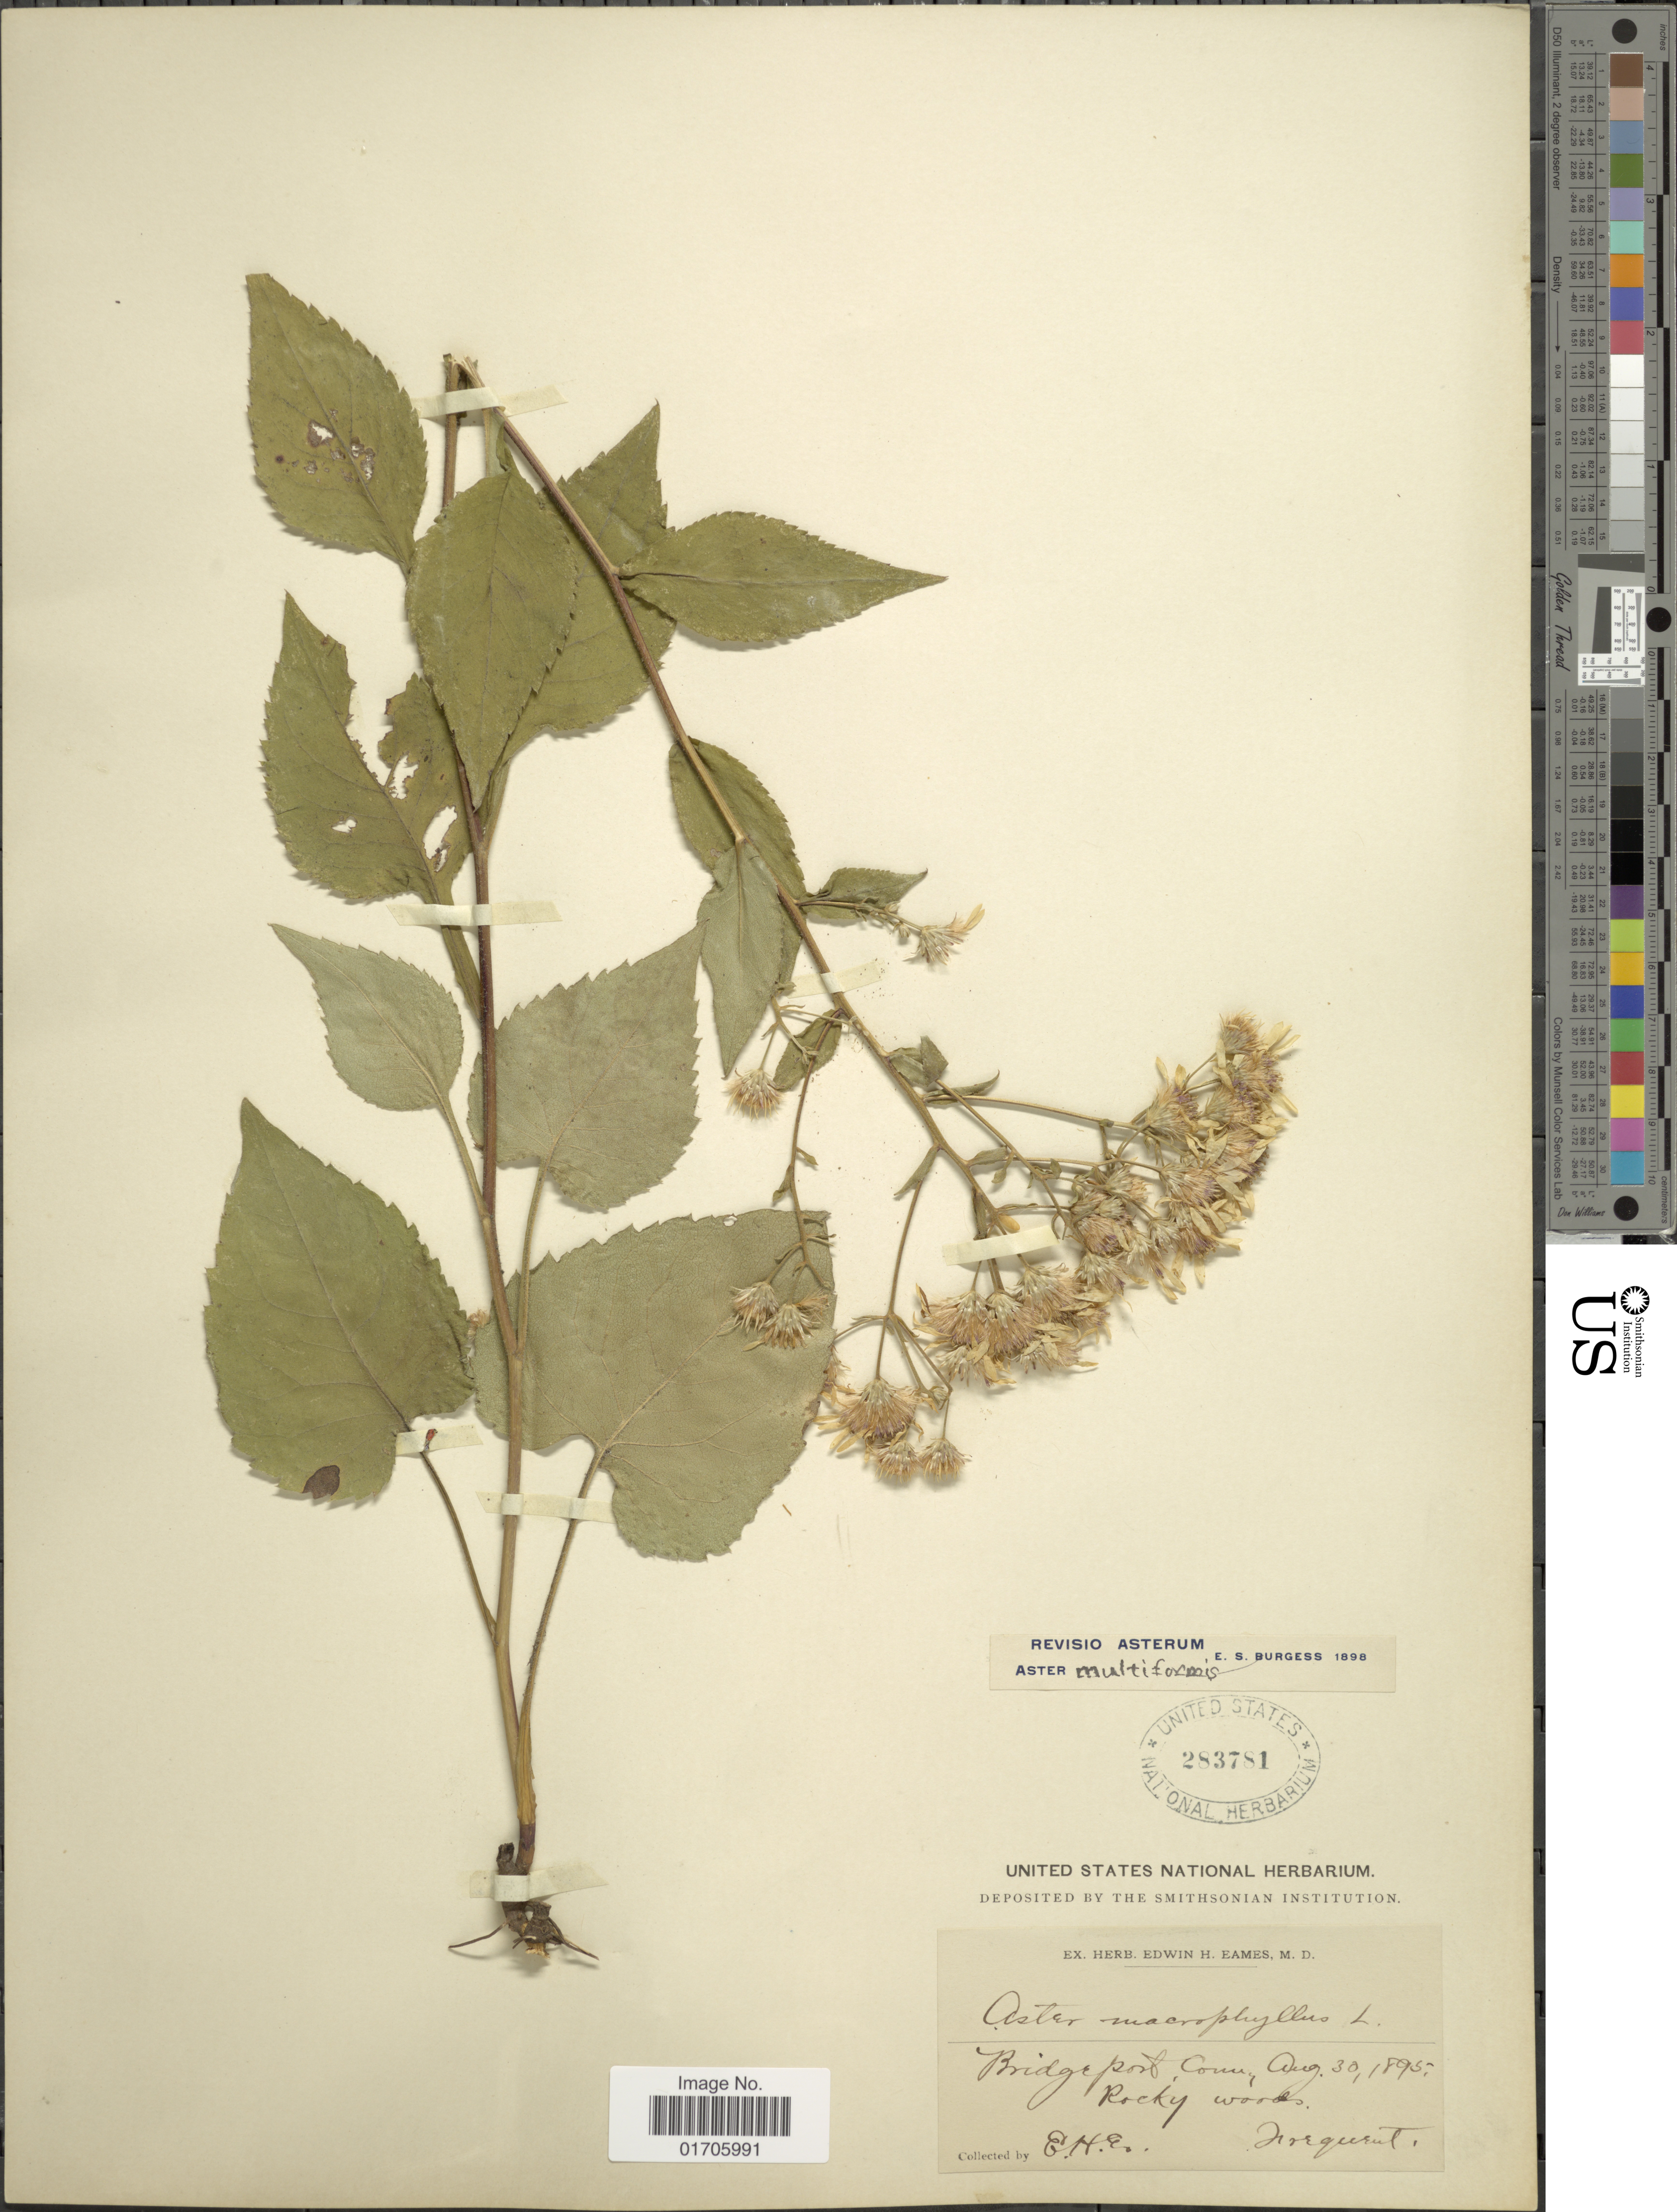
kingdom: Plantae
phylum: Tracheophyta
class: Magnoliopsida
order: Asterales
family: Asteraceae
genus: Eurybia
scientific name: Eurybia sp.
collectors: E. H. Eames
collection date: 1895-08-30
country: United States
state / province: Connecticut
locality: Bridgeport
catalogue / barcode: US 283781